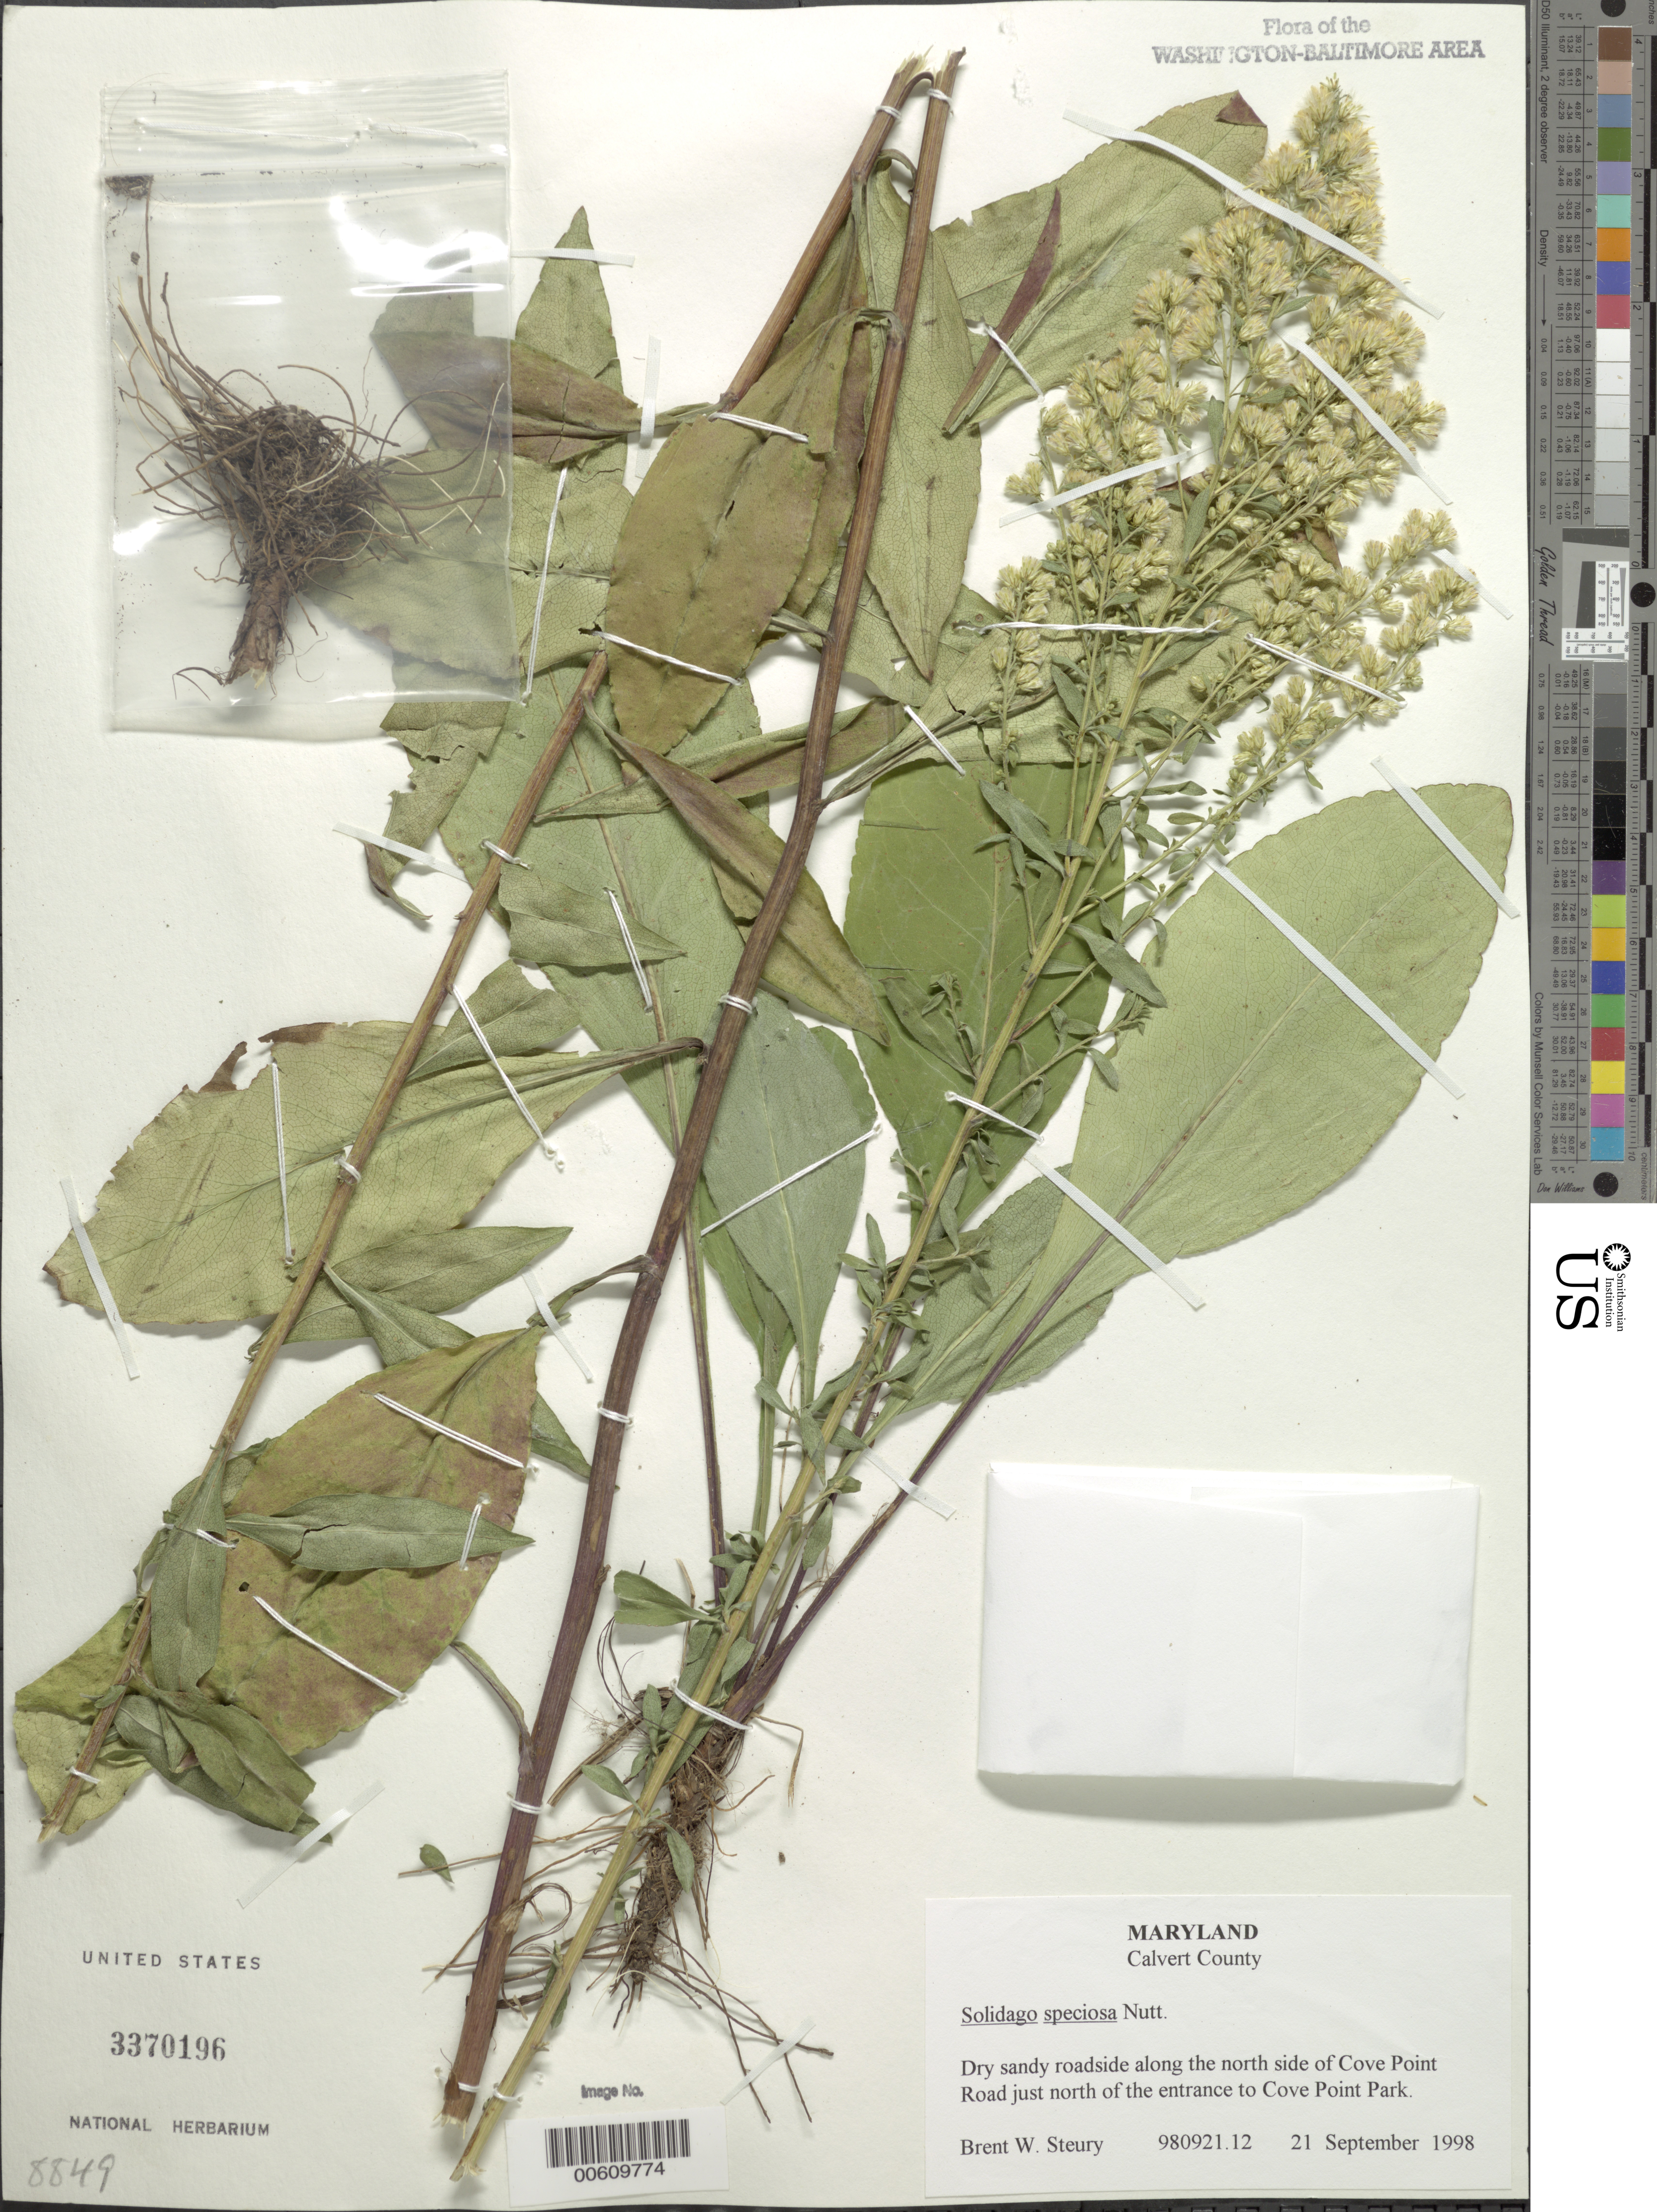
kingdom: Plantae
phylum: Tracheophyta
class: Magnoliopsida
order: Asterales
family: Asteraceae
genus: Solidago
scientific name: Solidago speciosa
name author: Nutt.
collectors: B. Steury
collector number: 980921.12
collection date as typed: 21 Sep 1998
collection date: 1998-09-21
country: United States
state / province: Maryland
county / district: Calvert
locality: N side of Cove Point Road just N of entrance to Cove Point Park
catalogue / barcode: US 3370196